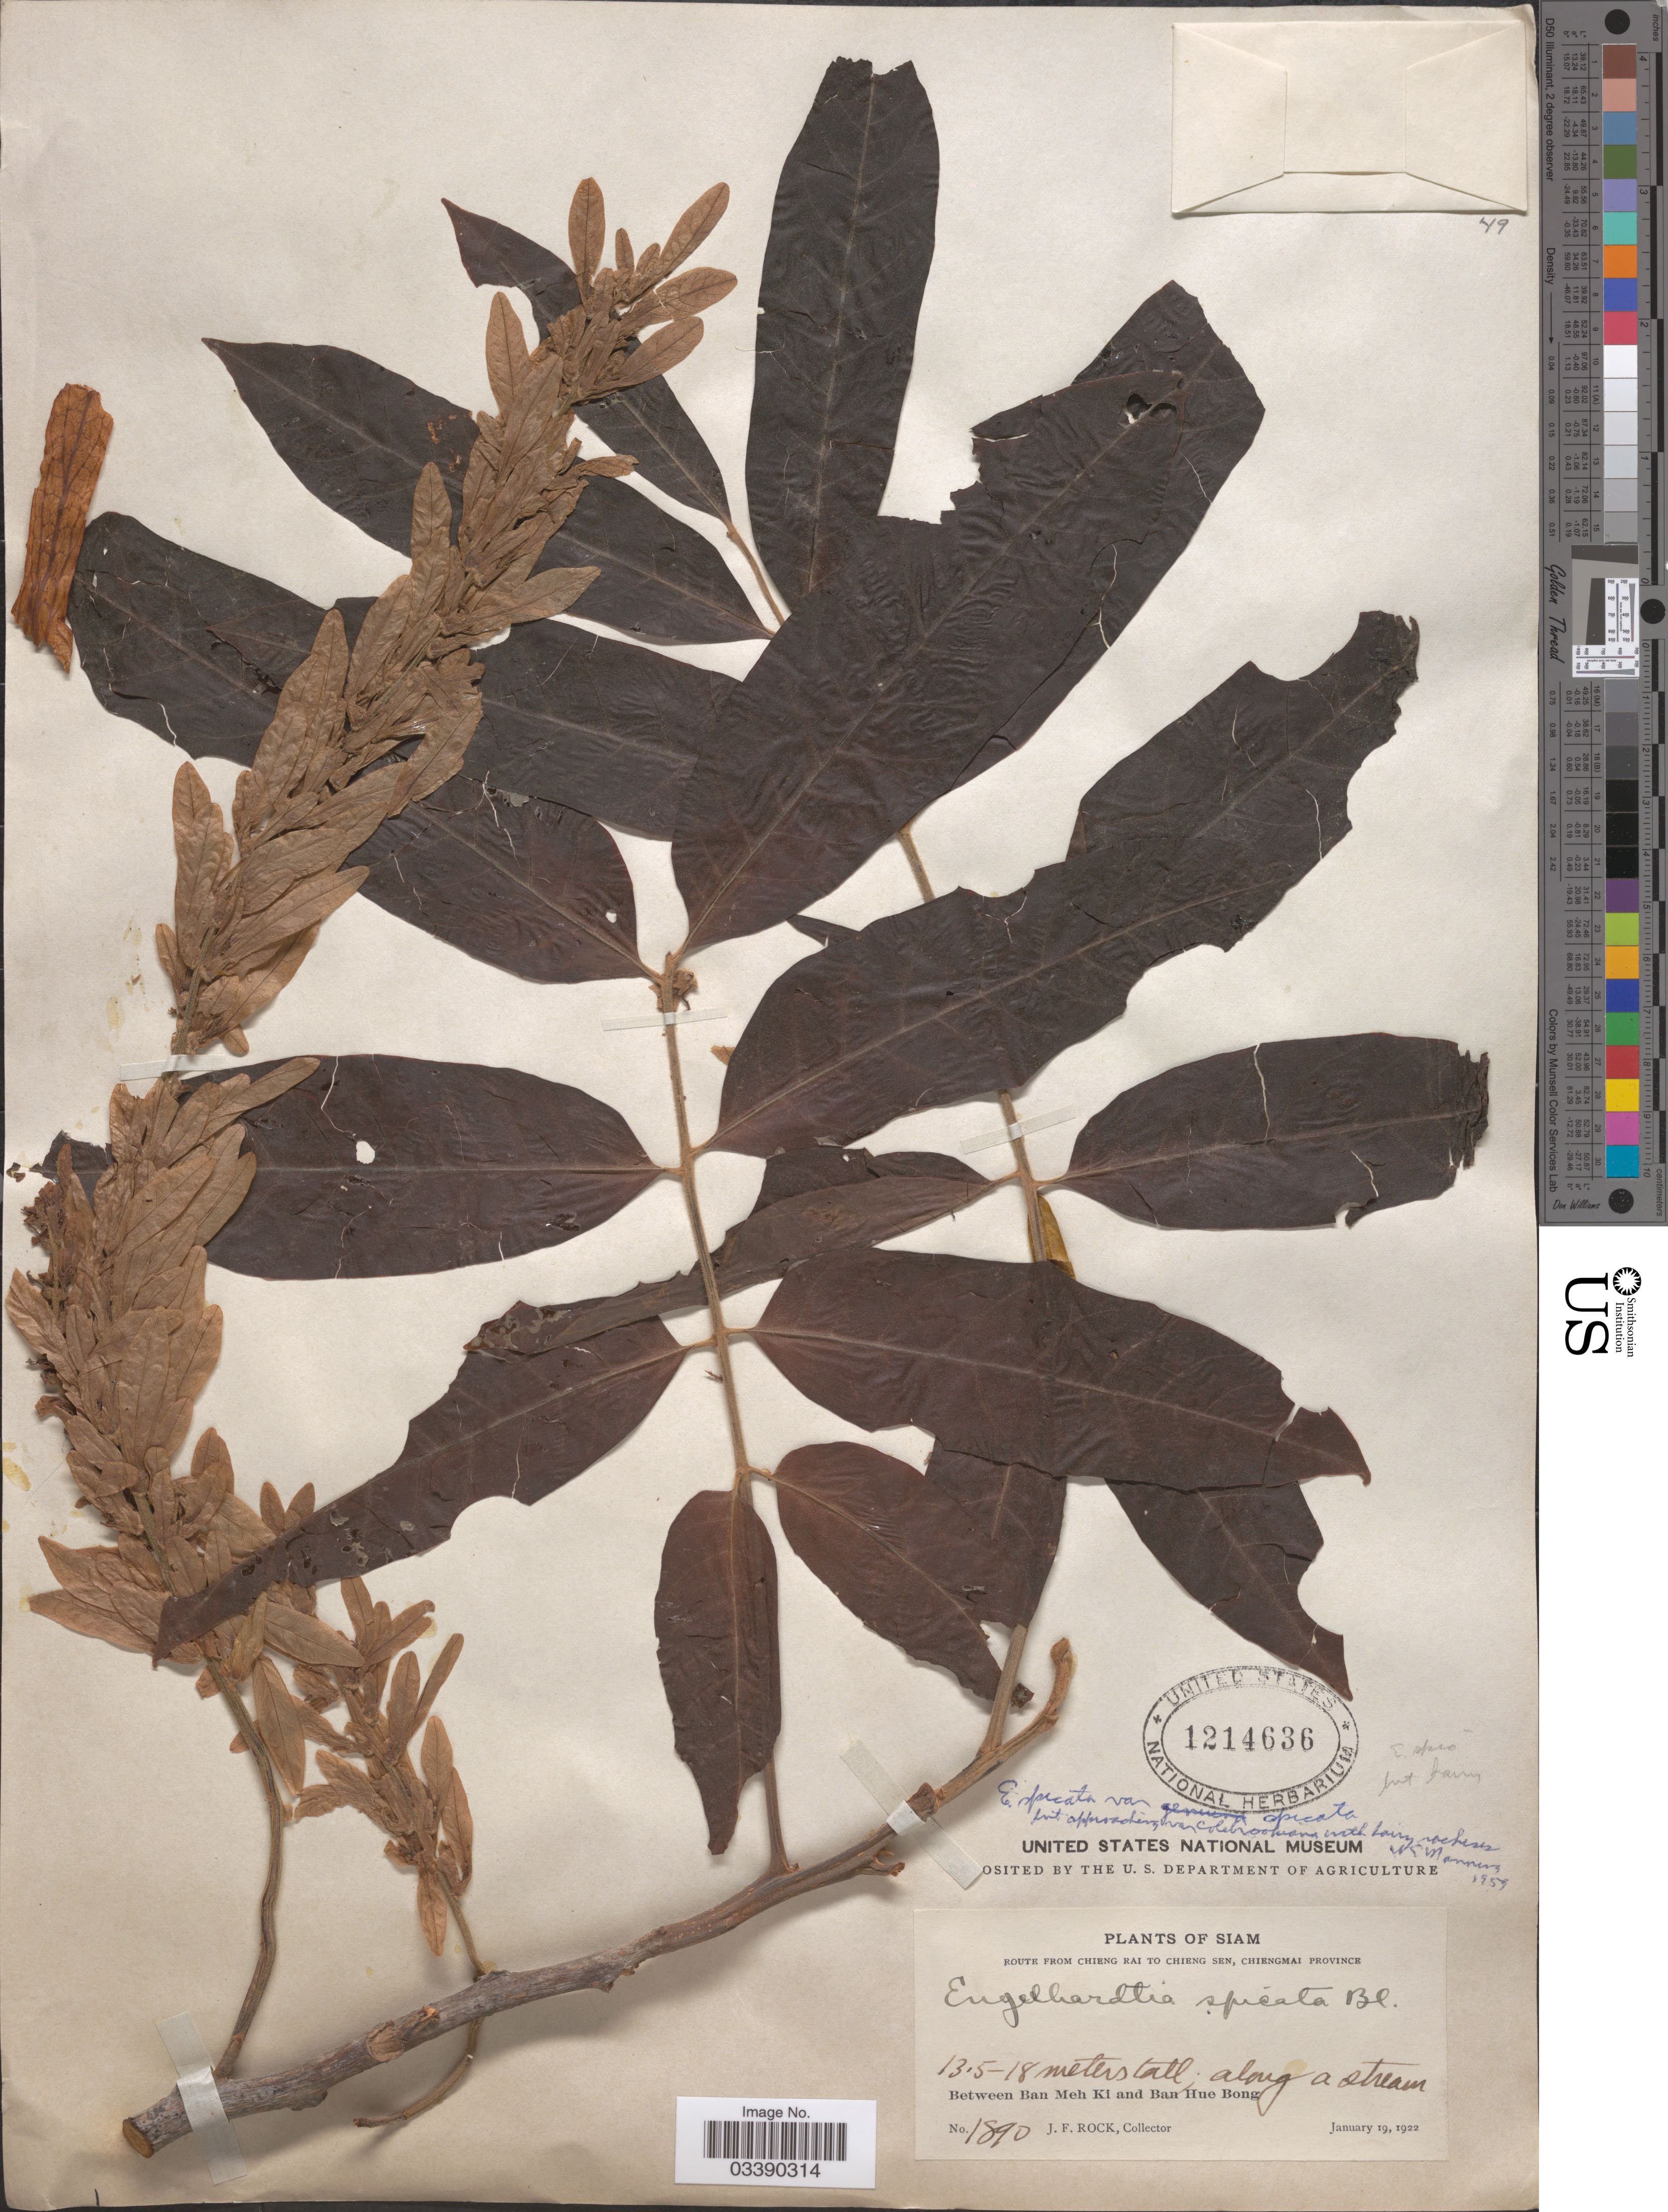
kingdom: Plantae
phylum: Tracheophyta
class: Magnoliopsida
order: Fagales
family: Juglandaceae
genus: Engelhardia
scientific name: Engelhardia spicata var. spicata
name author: Lesch. ex Blume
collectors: J. Rock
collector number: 1890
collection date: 1922-01-19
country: Thailand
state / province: Chiang Mai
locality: Siam. Route from Chieng Rai to Chieng Sen, Chiengmai Province. Between Ban Meh Ki and Ban Hue Bong.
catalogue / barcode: US 1214636